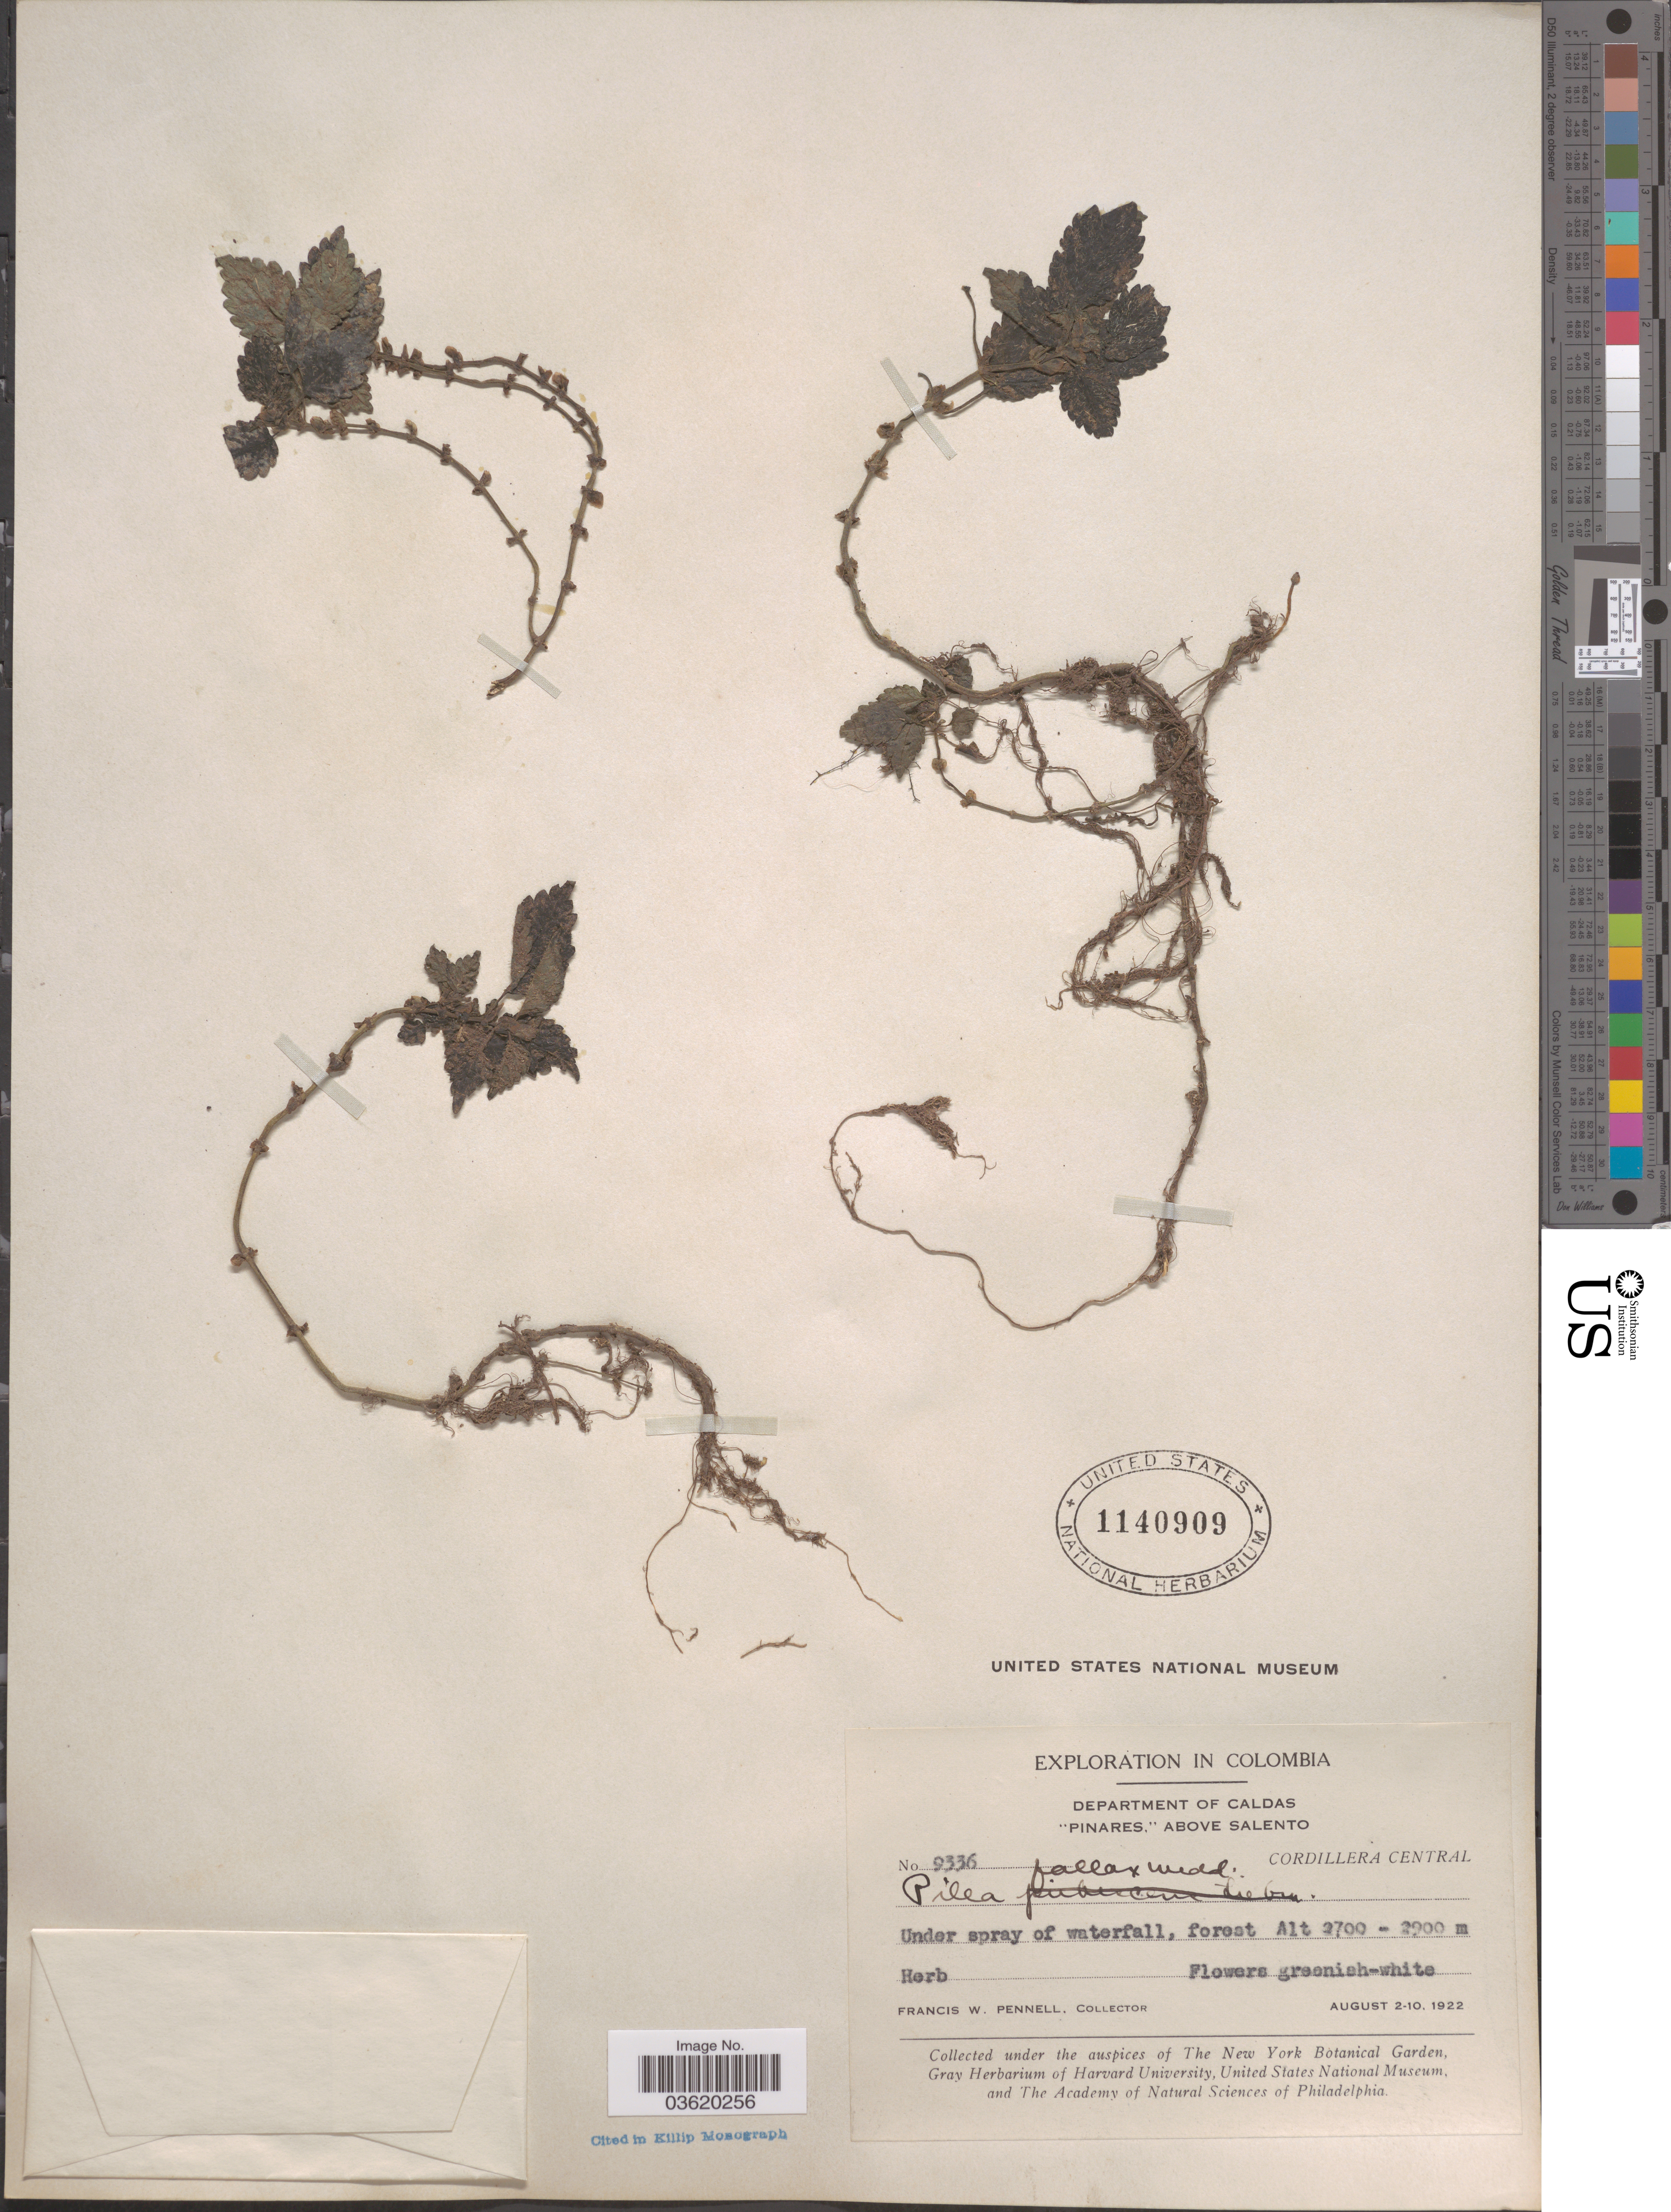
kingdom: Plantae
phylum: Tracheophyta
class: Magnoliopsida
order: Rosales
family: Urticaceae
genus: Pilea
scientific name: Pilea fallax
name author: Wedd.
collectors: F. W. Pennell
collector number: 9336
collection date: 1922-08-02/1922-08-10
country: Colombia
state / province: Caldas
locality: Department of Caldas. "Pinares," above Salento. Cordillera Central.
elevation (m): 2700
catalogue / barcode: US 1140909